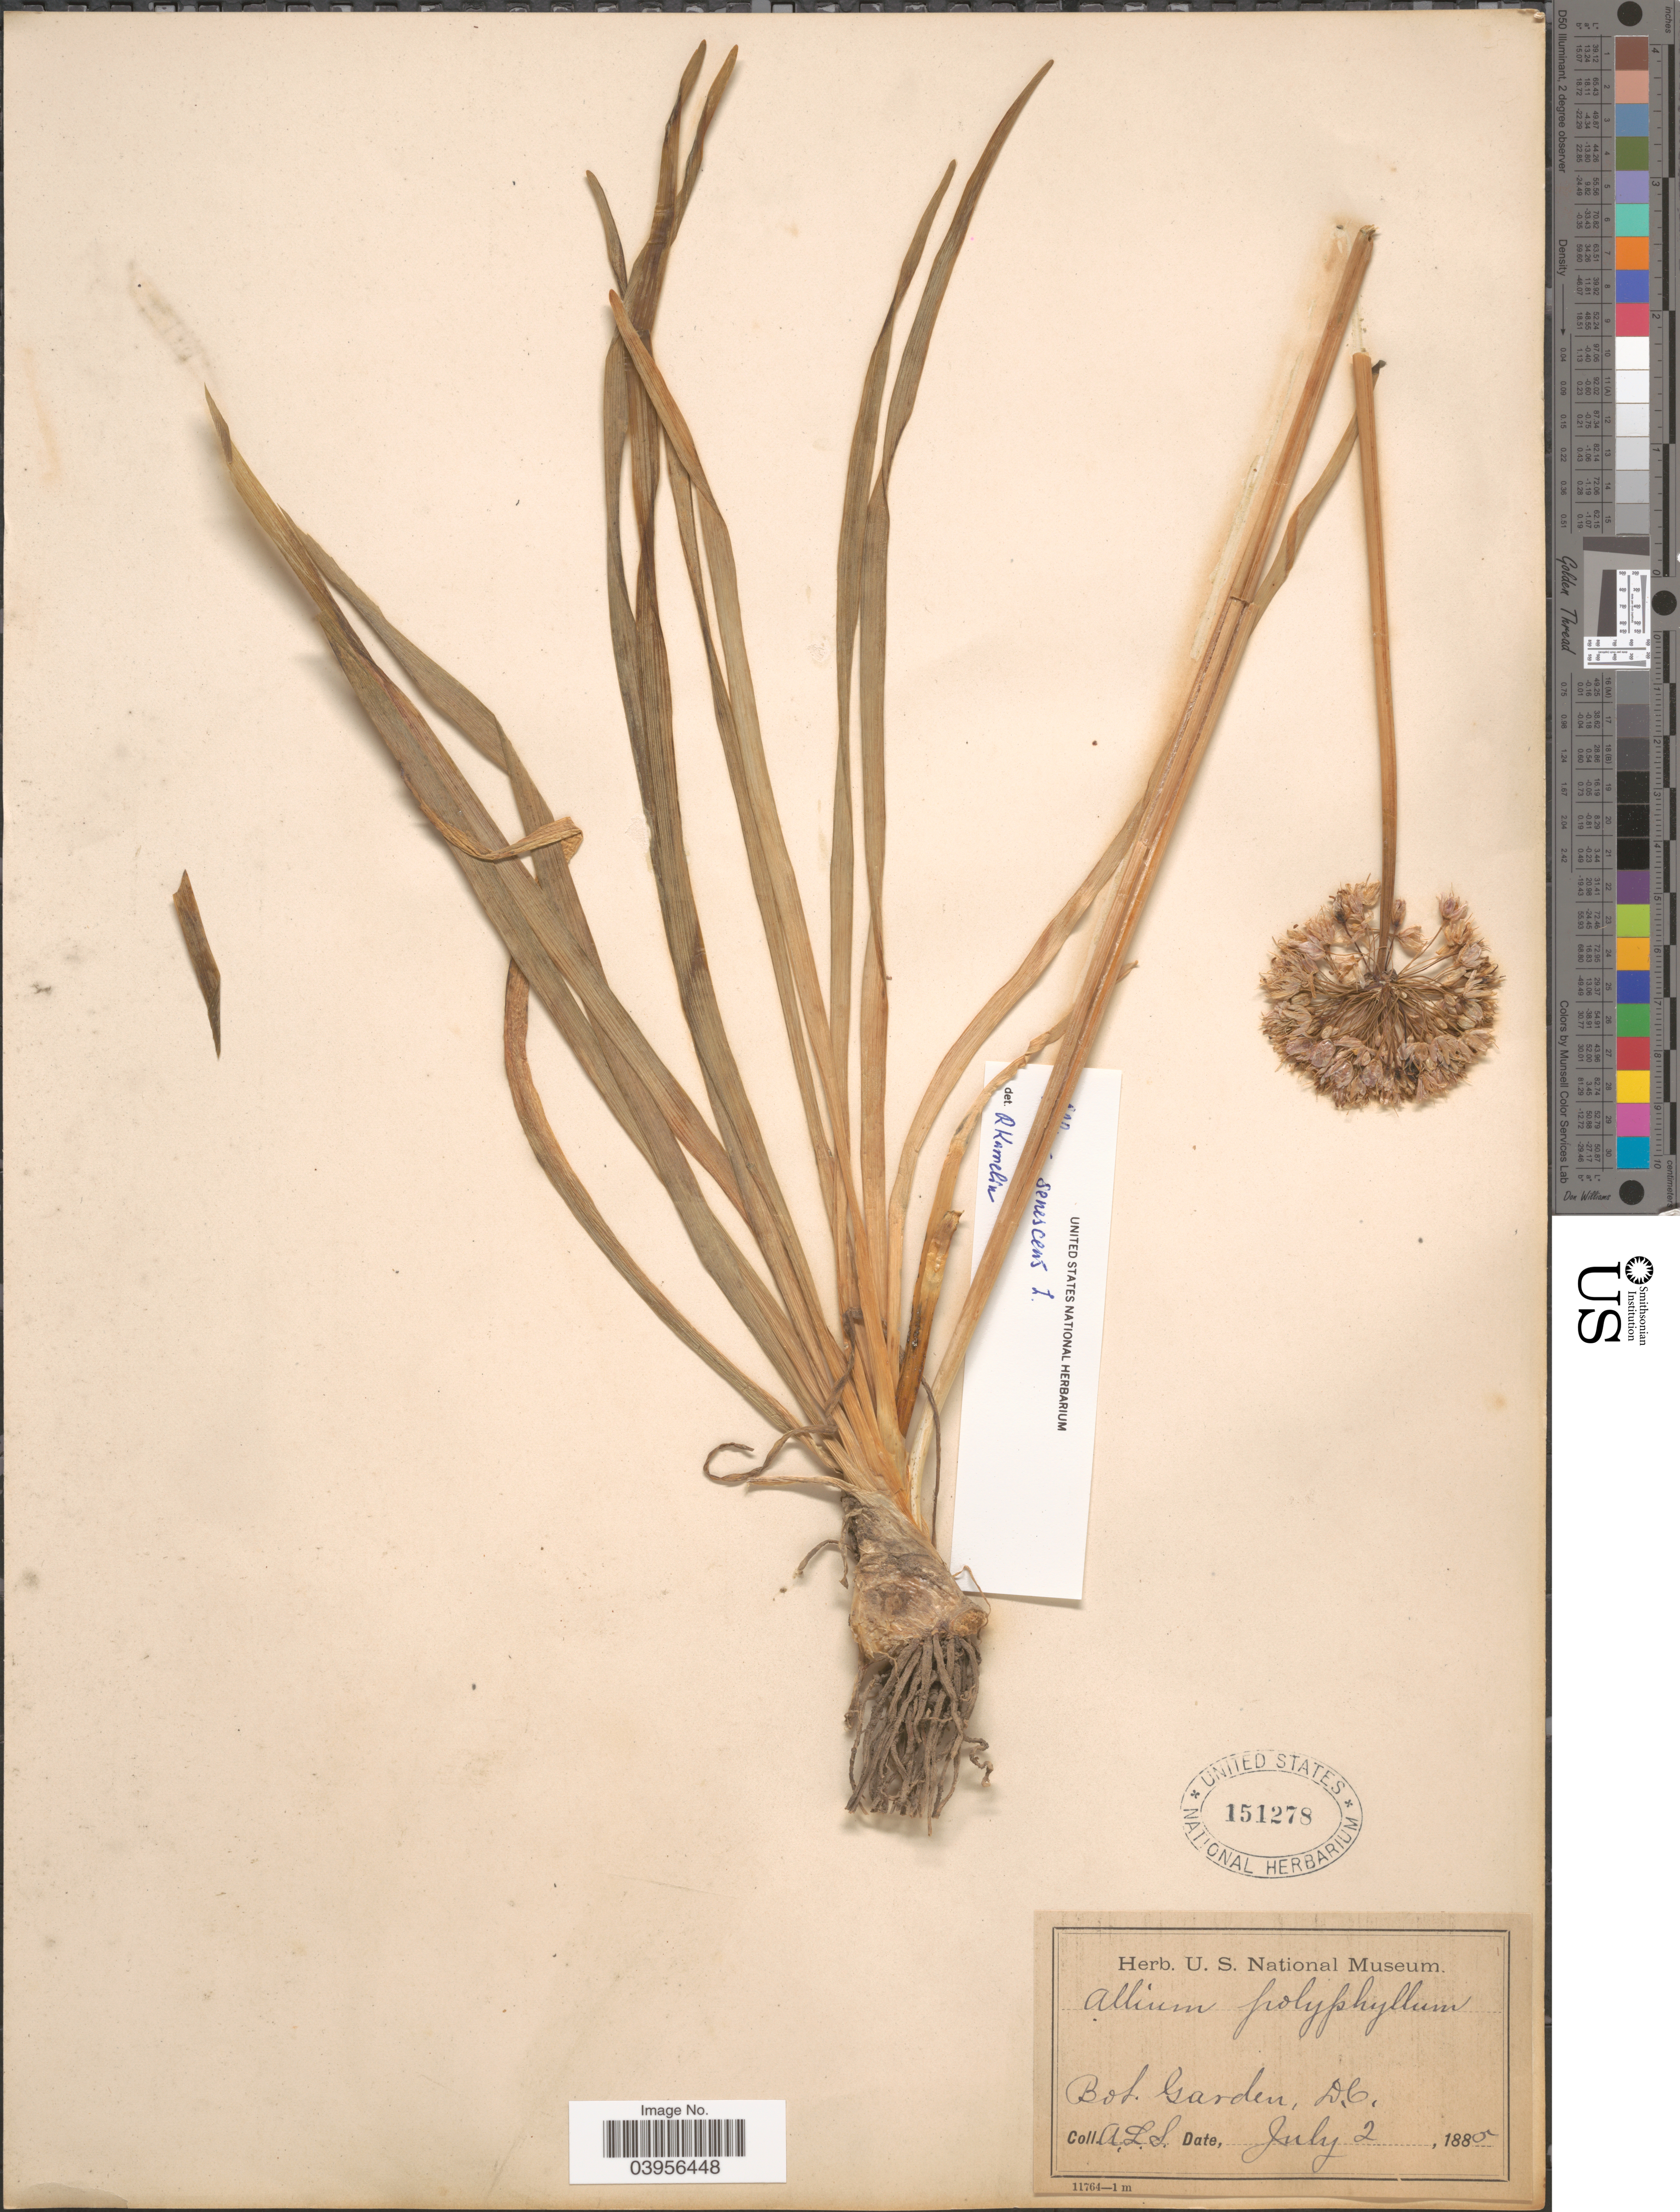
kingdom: Plantae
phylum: Tracheophyta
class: Liliopsida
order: Asparagales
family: Amaryllidaceae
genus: Allium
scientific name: Allium polyphyllum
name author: Kar. & Kir.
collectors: A. L. S.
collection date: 1885-07-02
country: United States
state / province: District of Columbia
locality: Bot. Garden, D.C.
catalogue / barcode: US 151278